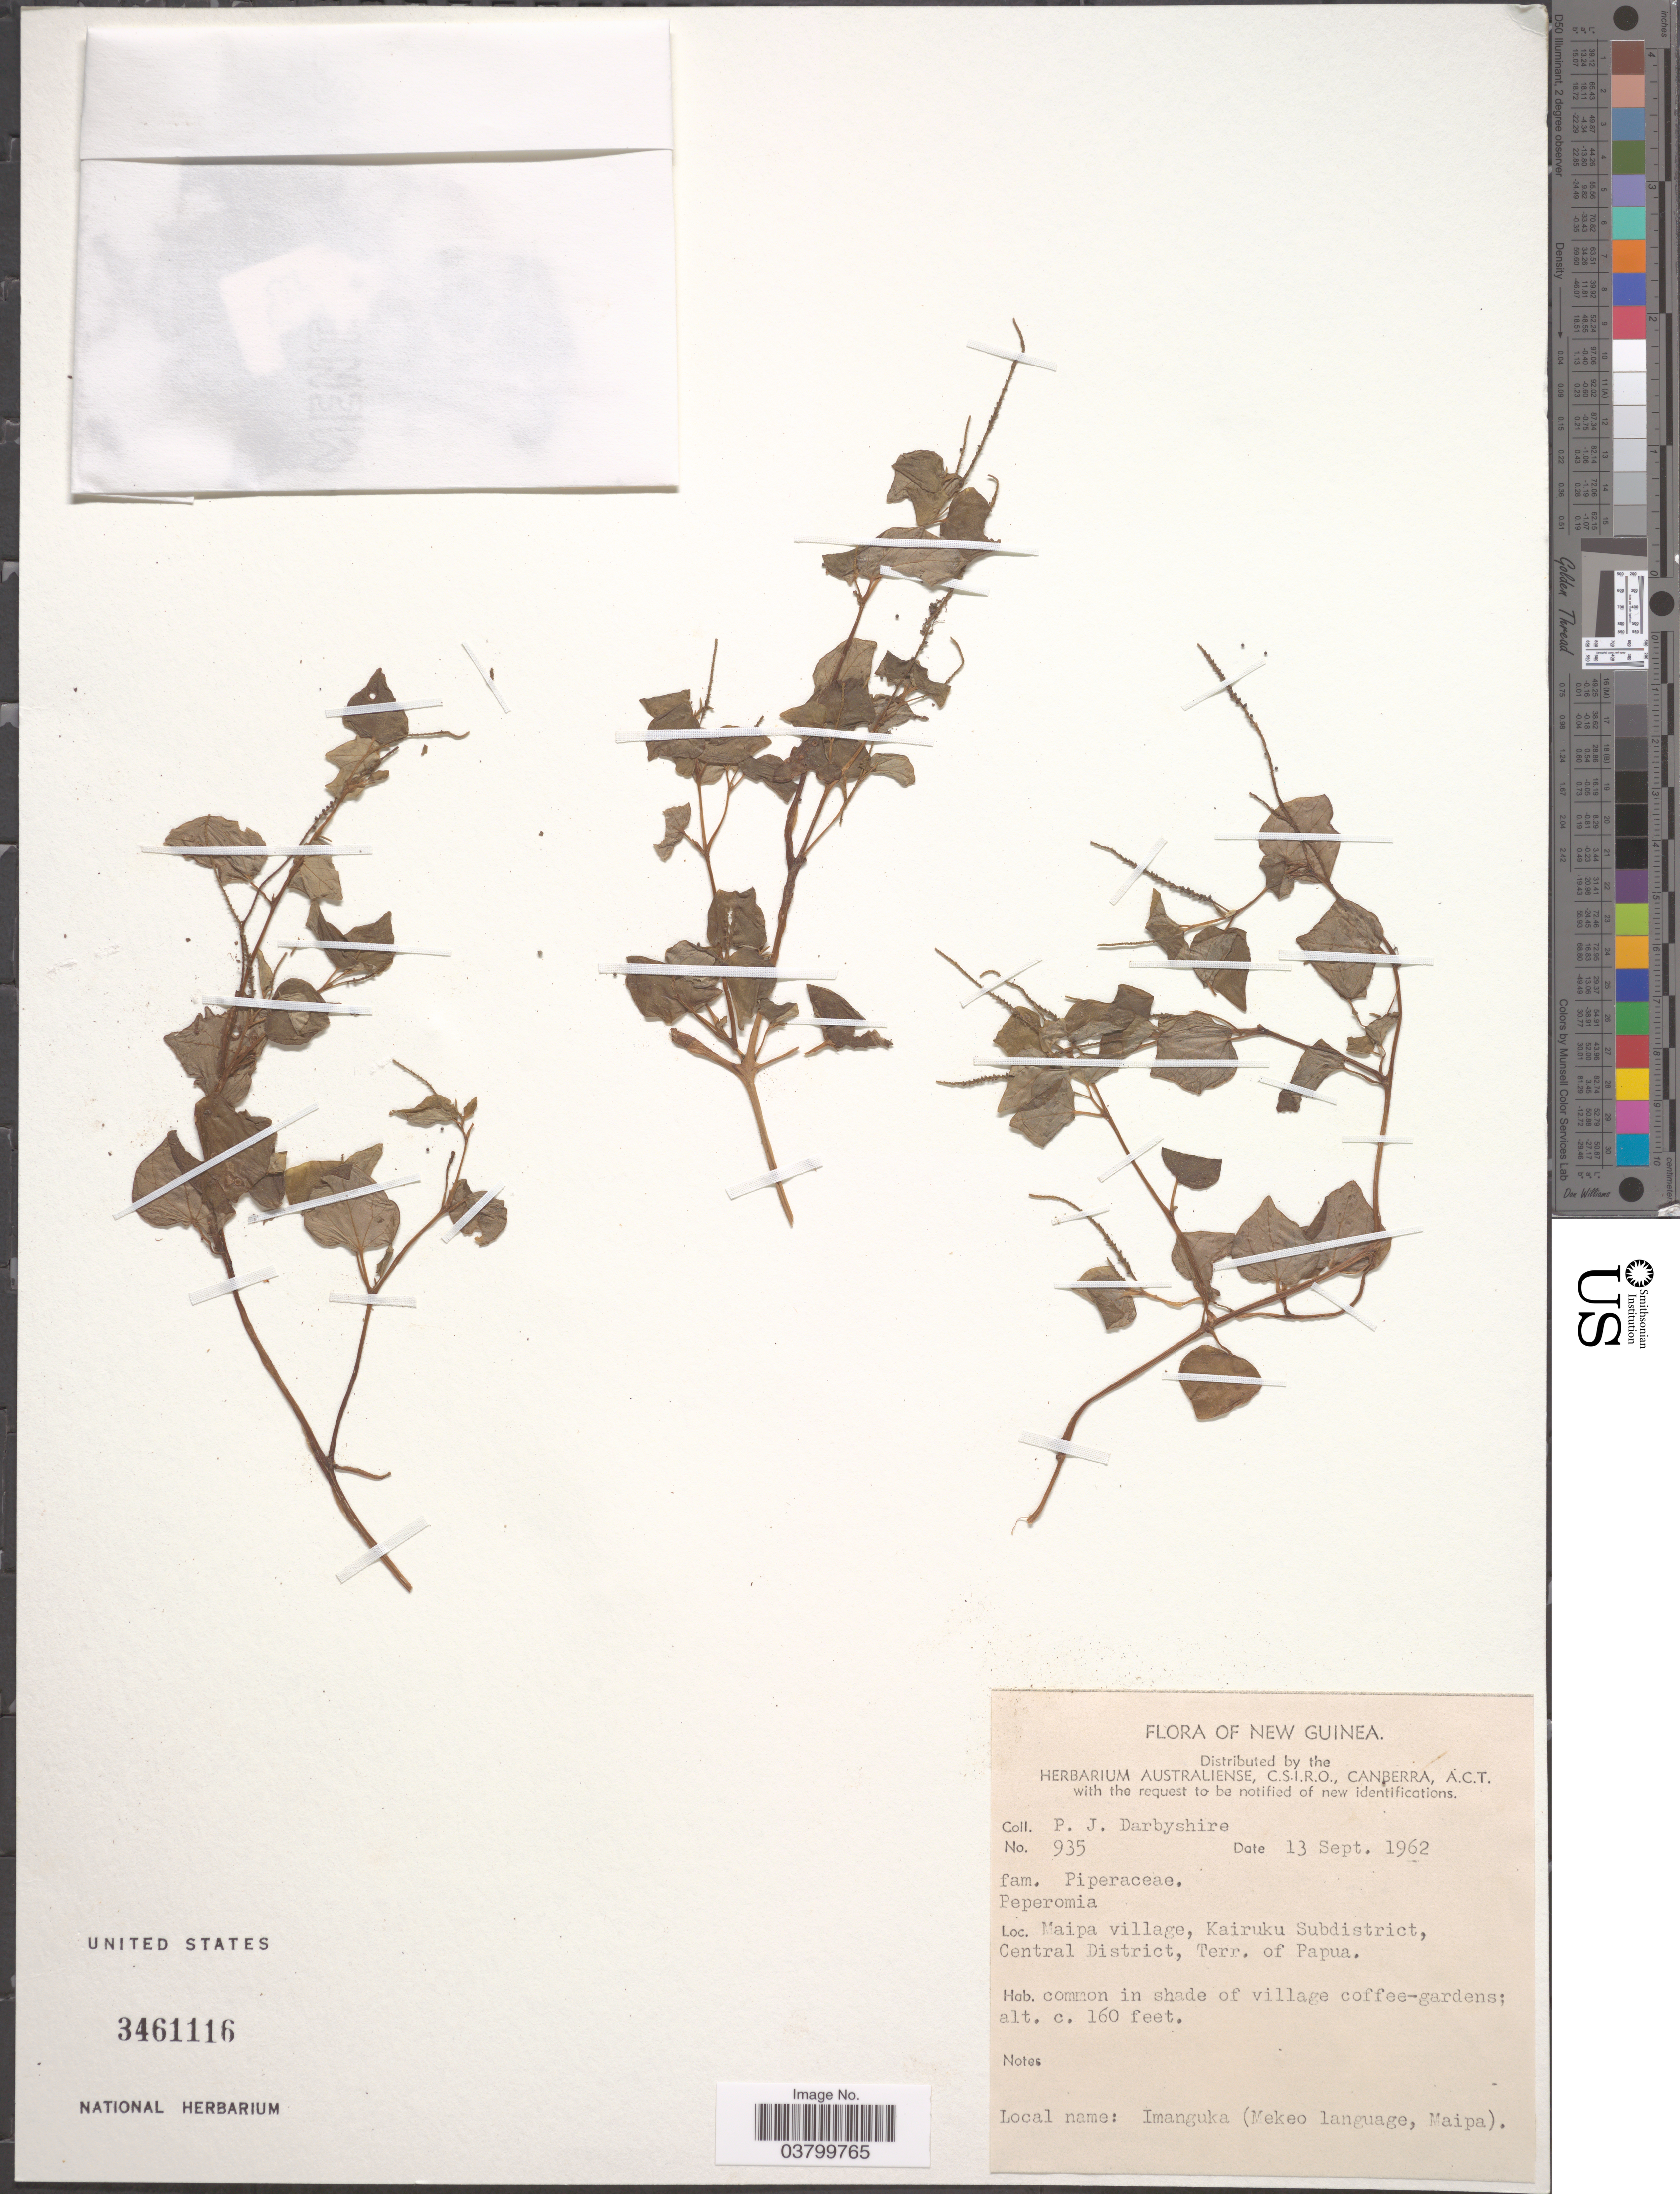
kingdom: Plantae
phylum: Tracheophyta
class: Magnoliopsida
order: Piperales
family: Piperaceae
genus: Peperomia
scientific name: Peperomia sp.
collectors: P. Darbyshire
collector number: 935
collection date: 1962-09-13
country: Papua New Guinea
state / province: Central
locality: New Guinea. Maipa village, Kairuku Subdistrict, Central District, Terr. of Papua.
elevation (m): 49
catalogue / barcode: US 3461116